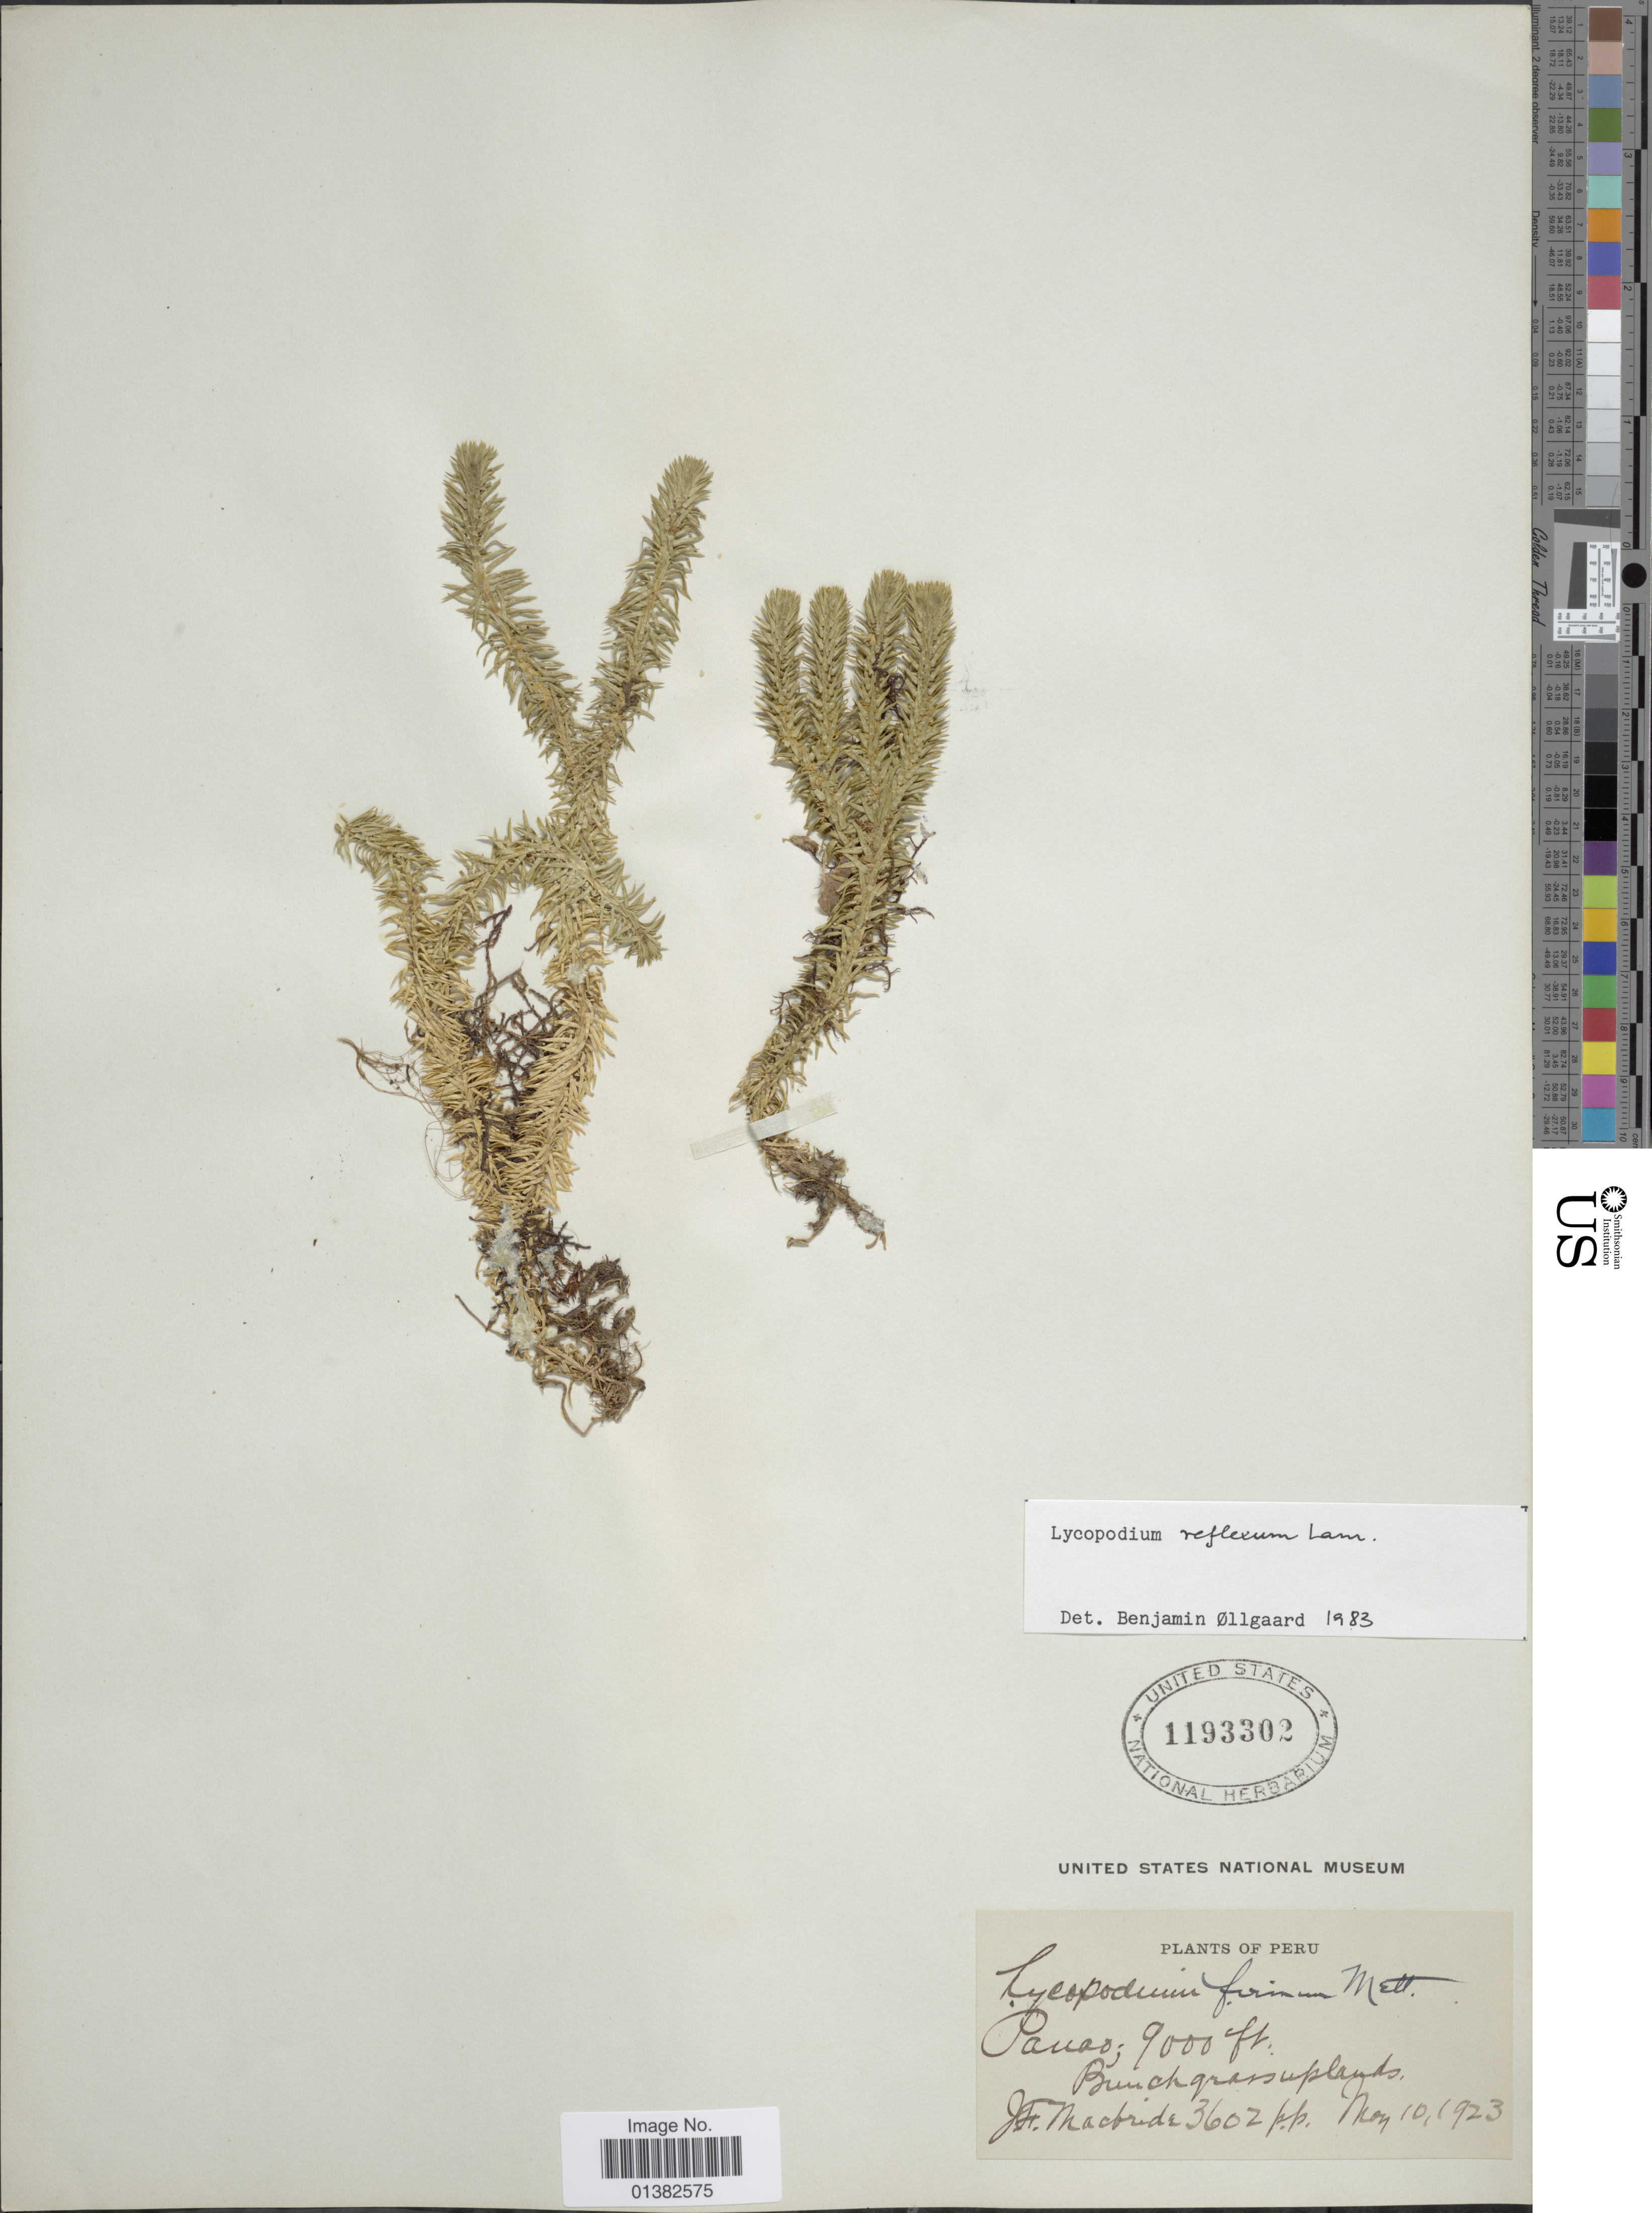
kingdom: Plantae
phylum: Tracheophyta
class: Lycopodiopsida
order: Lycopodiales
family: Lycopodiaceae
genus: Phlegmariurus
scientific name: Phlegmariurus reflexus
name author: (Lam.) B. Øllg.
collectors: J. F. Macbride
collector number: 3602pp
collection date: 1923-05-10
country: Peru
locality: Panao, bunch grass uplands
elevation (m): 2743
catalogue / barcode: US 1193302